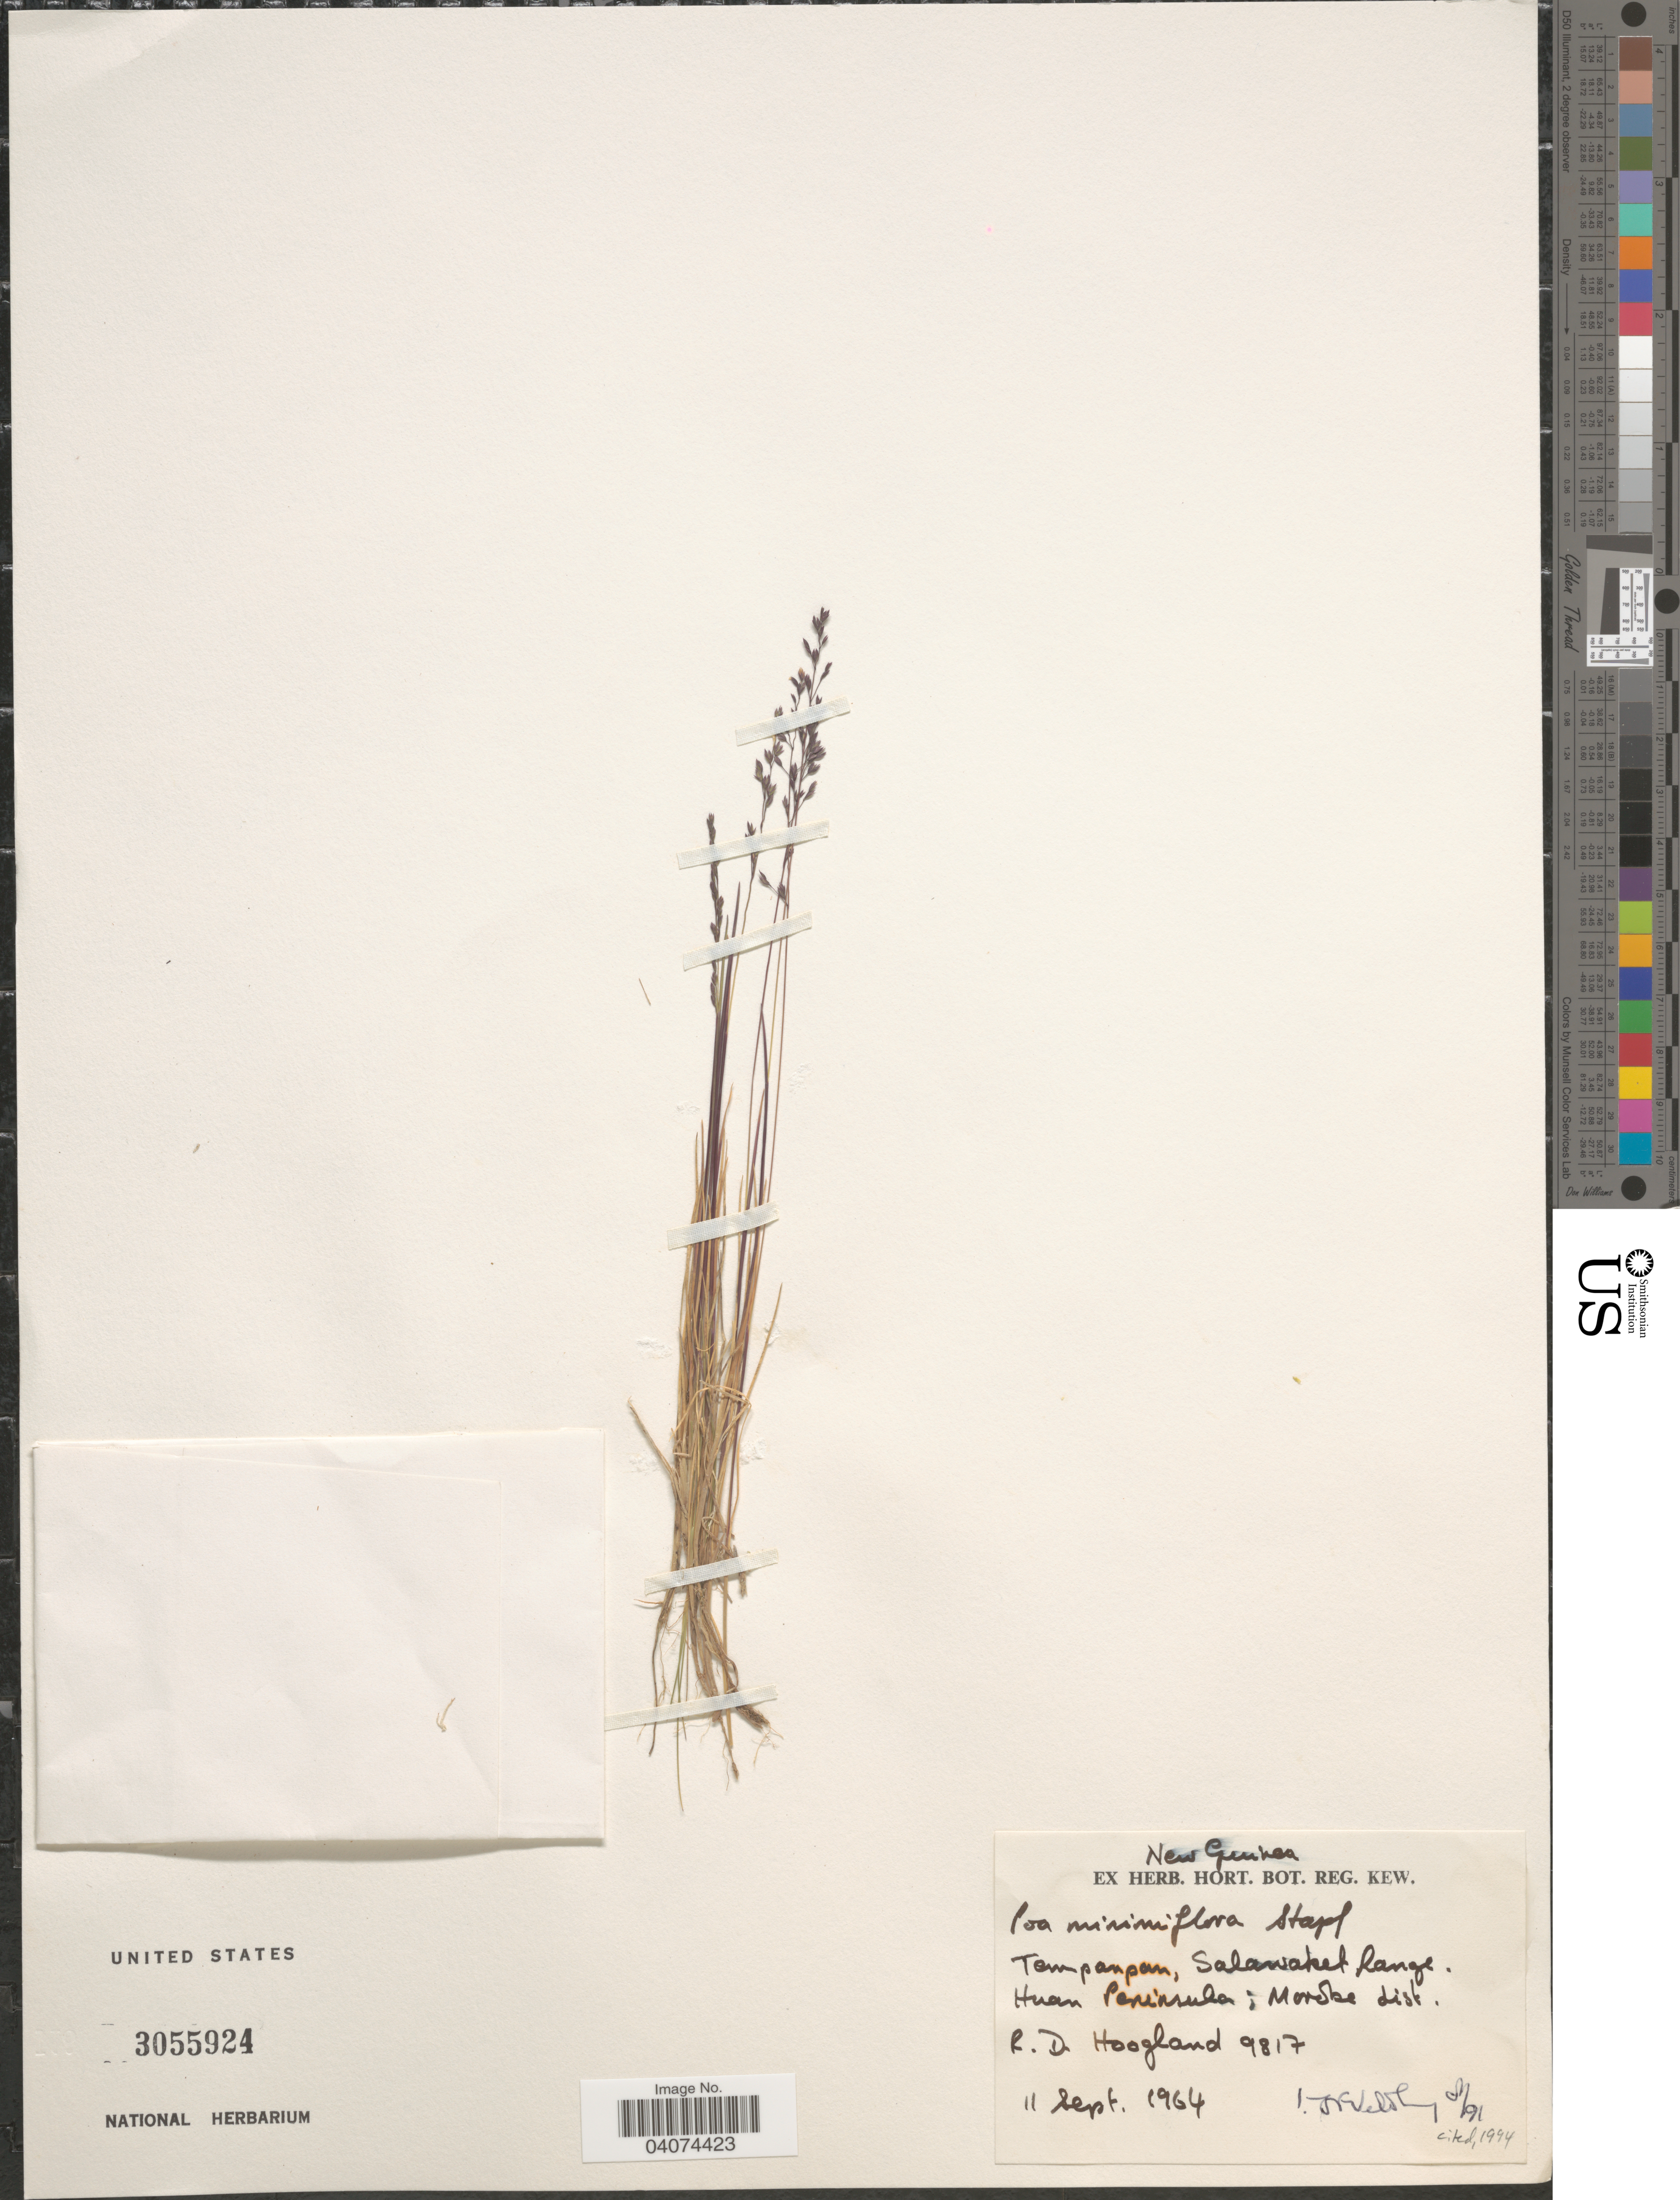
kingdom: Plantae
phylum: Tracheophyta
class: Liliopsida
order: Poales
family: Poaceae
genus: Poa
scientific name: Poa minimiflora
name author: Stapf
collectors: R. D. Hoogland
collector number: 9817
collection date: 1964-09-11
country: Papua New Guinea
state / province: Morobe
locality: New Guinea. Tempanpan, Salawaket Range. Huon Peninsula; Morobe dist.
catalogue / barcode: US 3055924